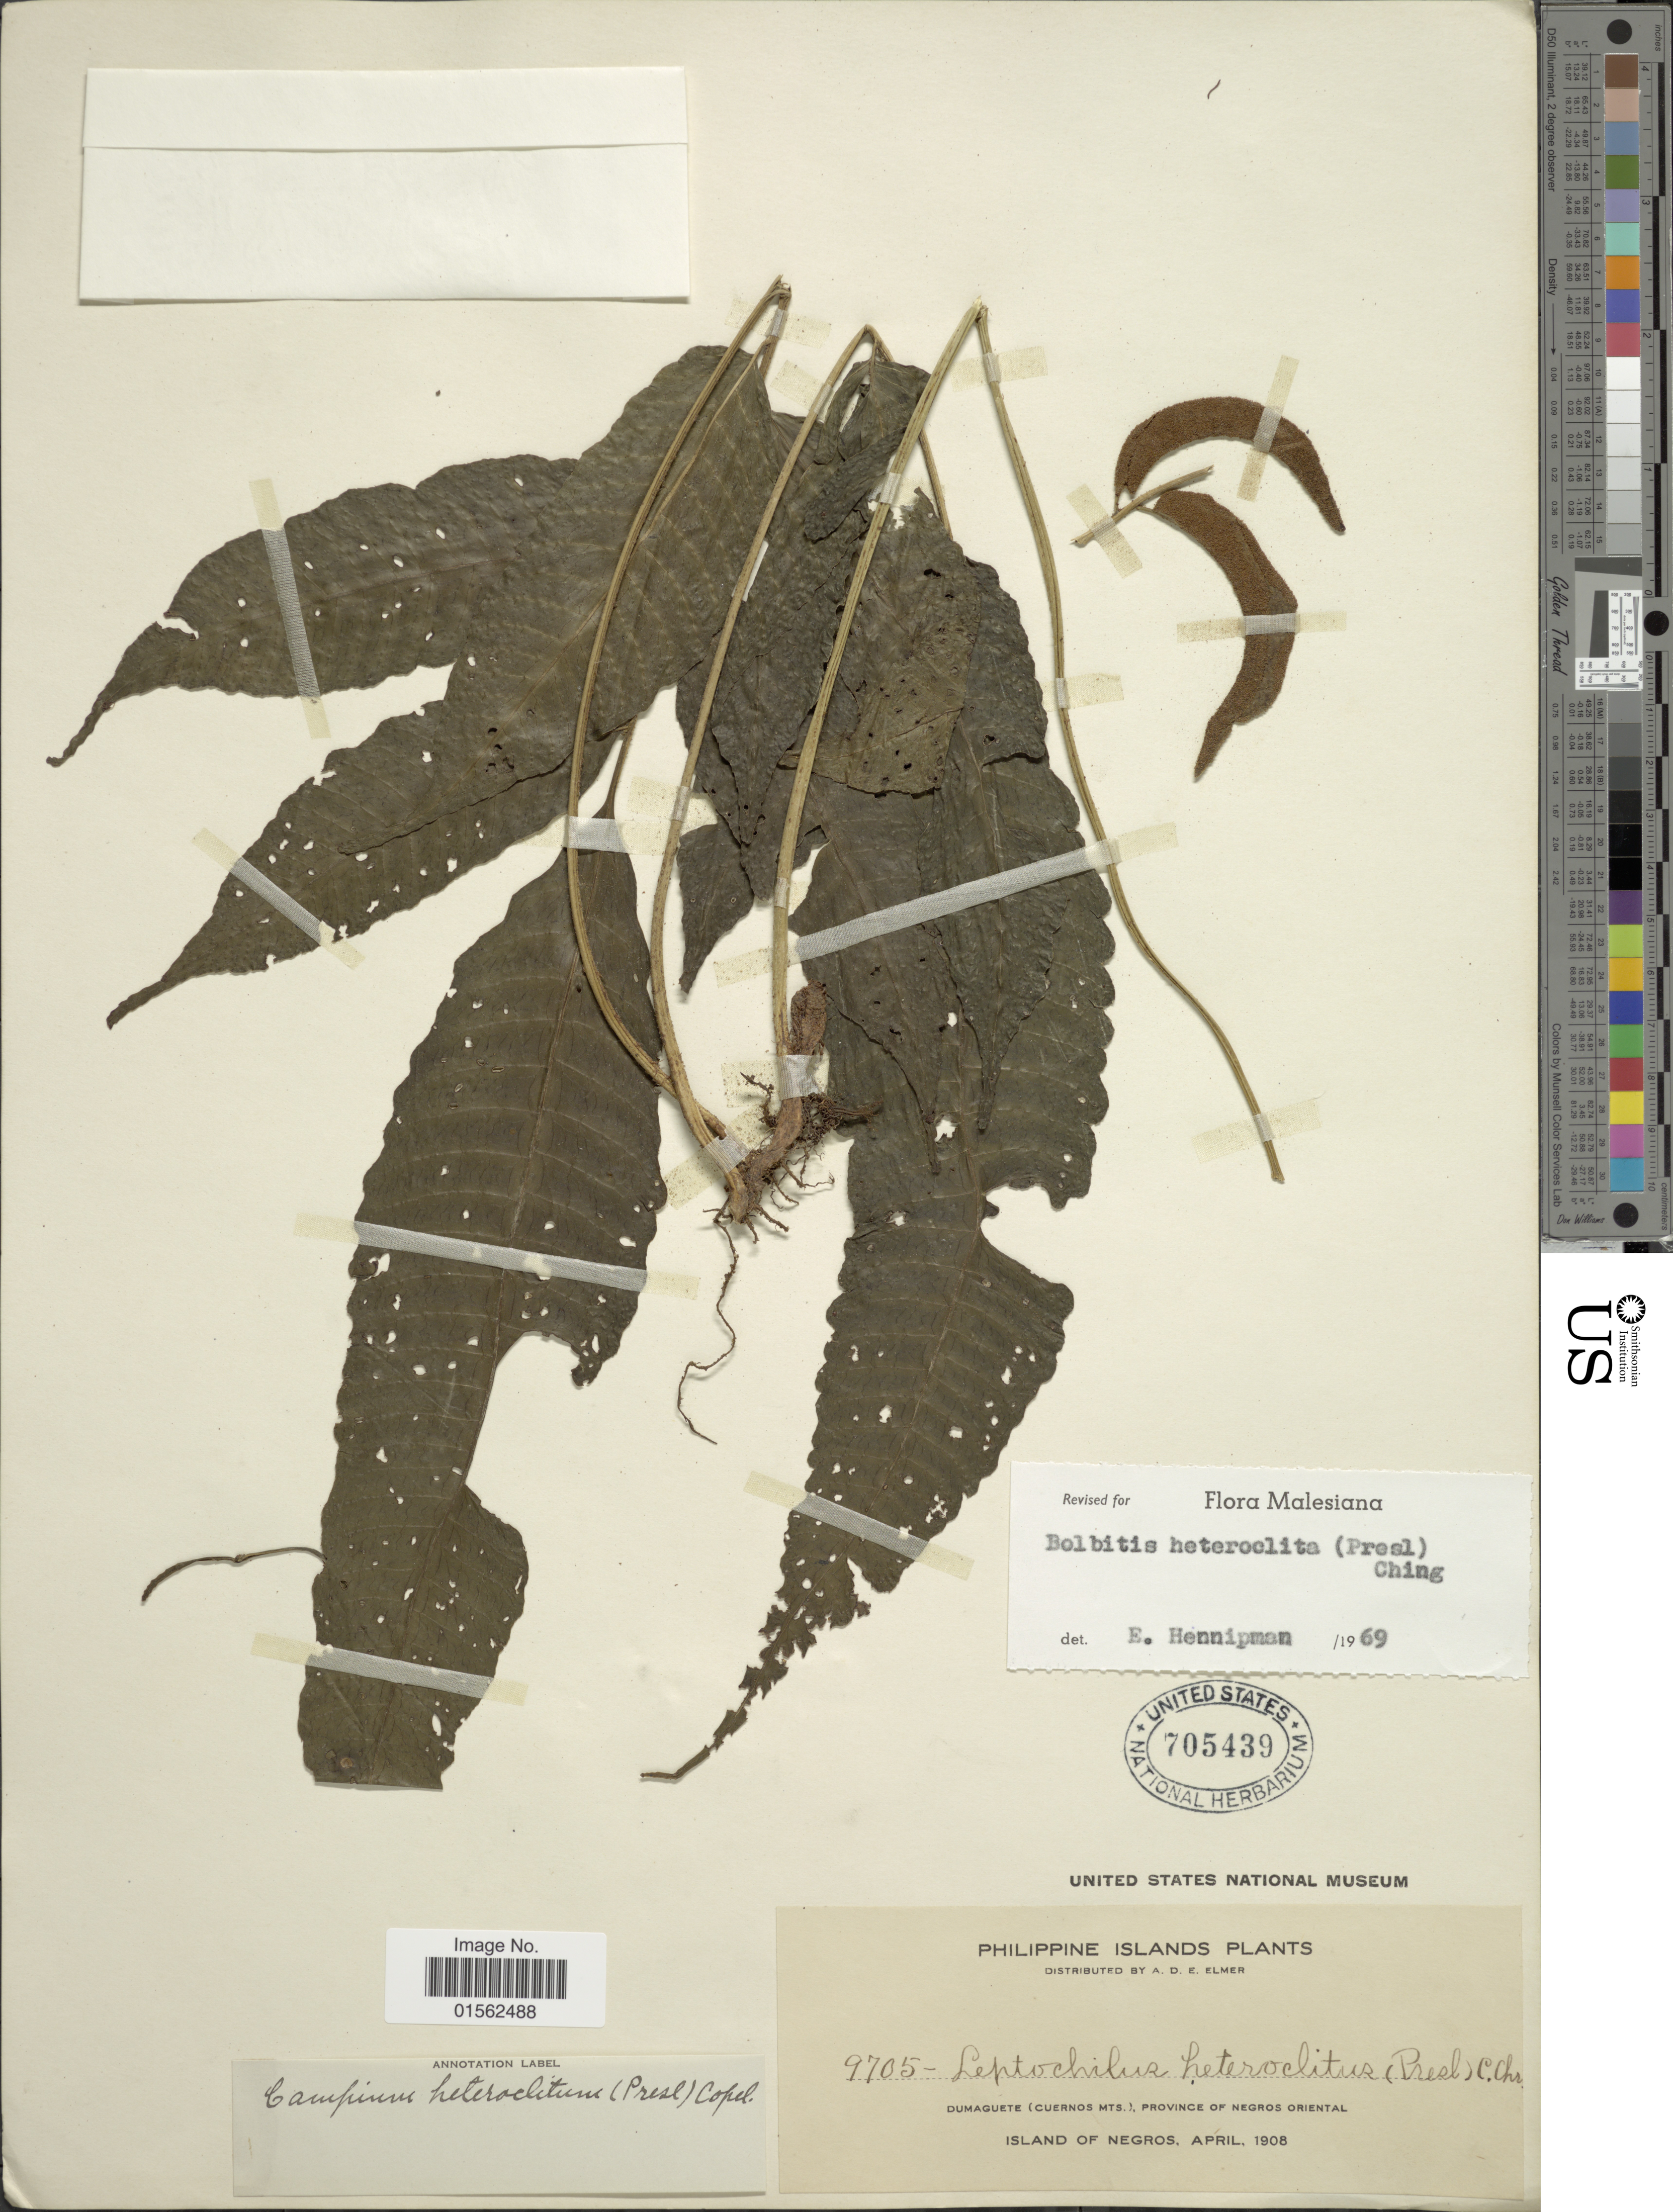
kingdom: Plantae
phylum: Tracheophyta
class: Polypodiopsida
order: Polypodiales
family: Dryopteridaceae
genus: Bolbitis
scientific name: Bolbitis heteroclita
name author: (C. Presl) Ching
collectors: A. D. E. Elmer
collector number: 9705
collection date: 1908-04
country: Philippines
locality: Philippine Islands, Dumaguete (Cuernos Mts.), Province of Negros Oriental, Island of Negros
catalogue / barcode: US 705439